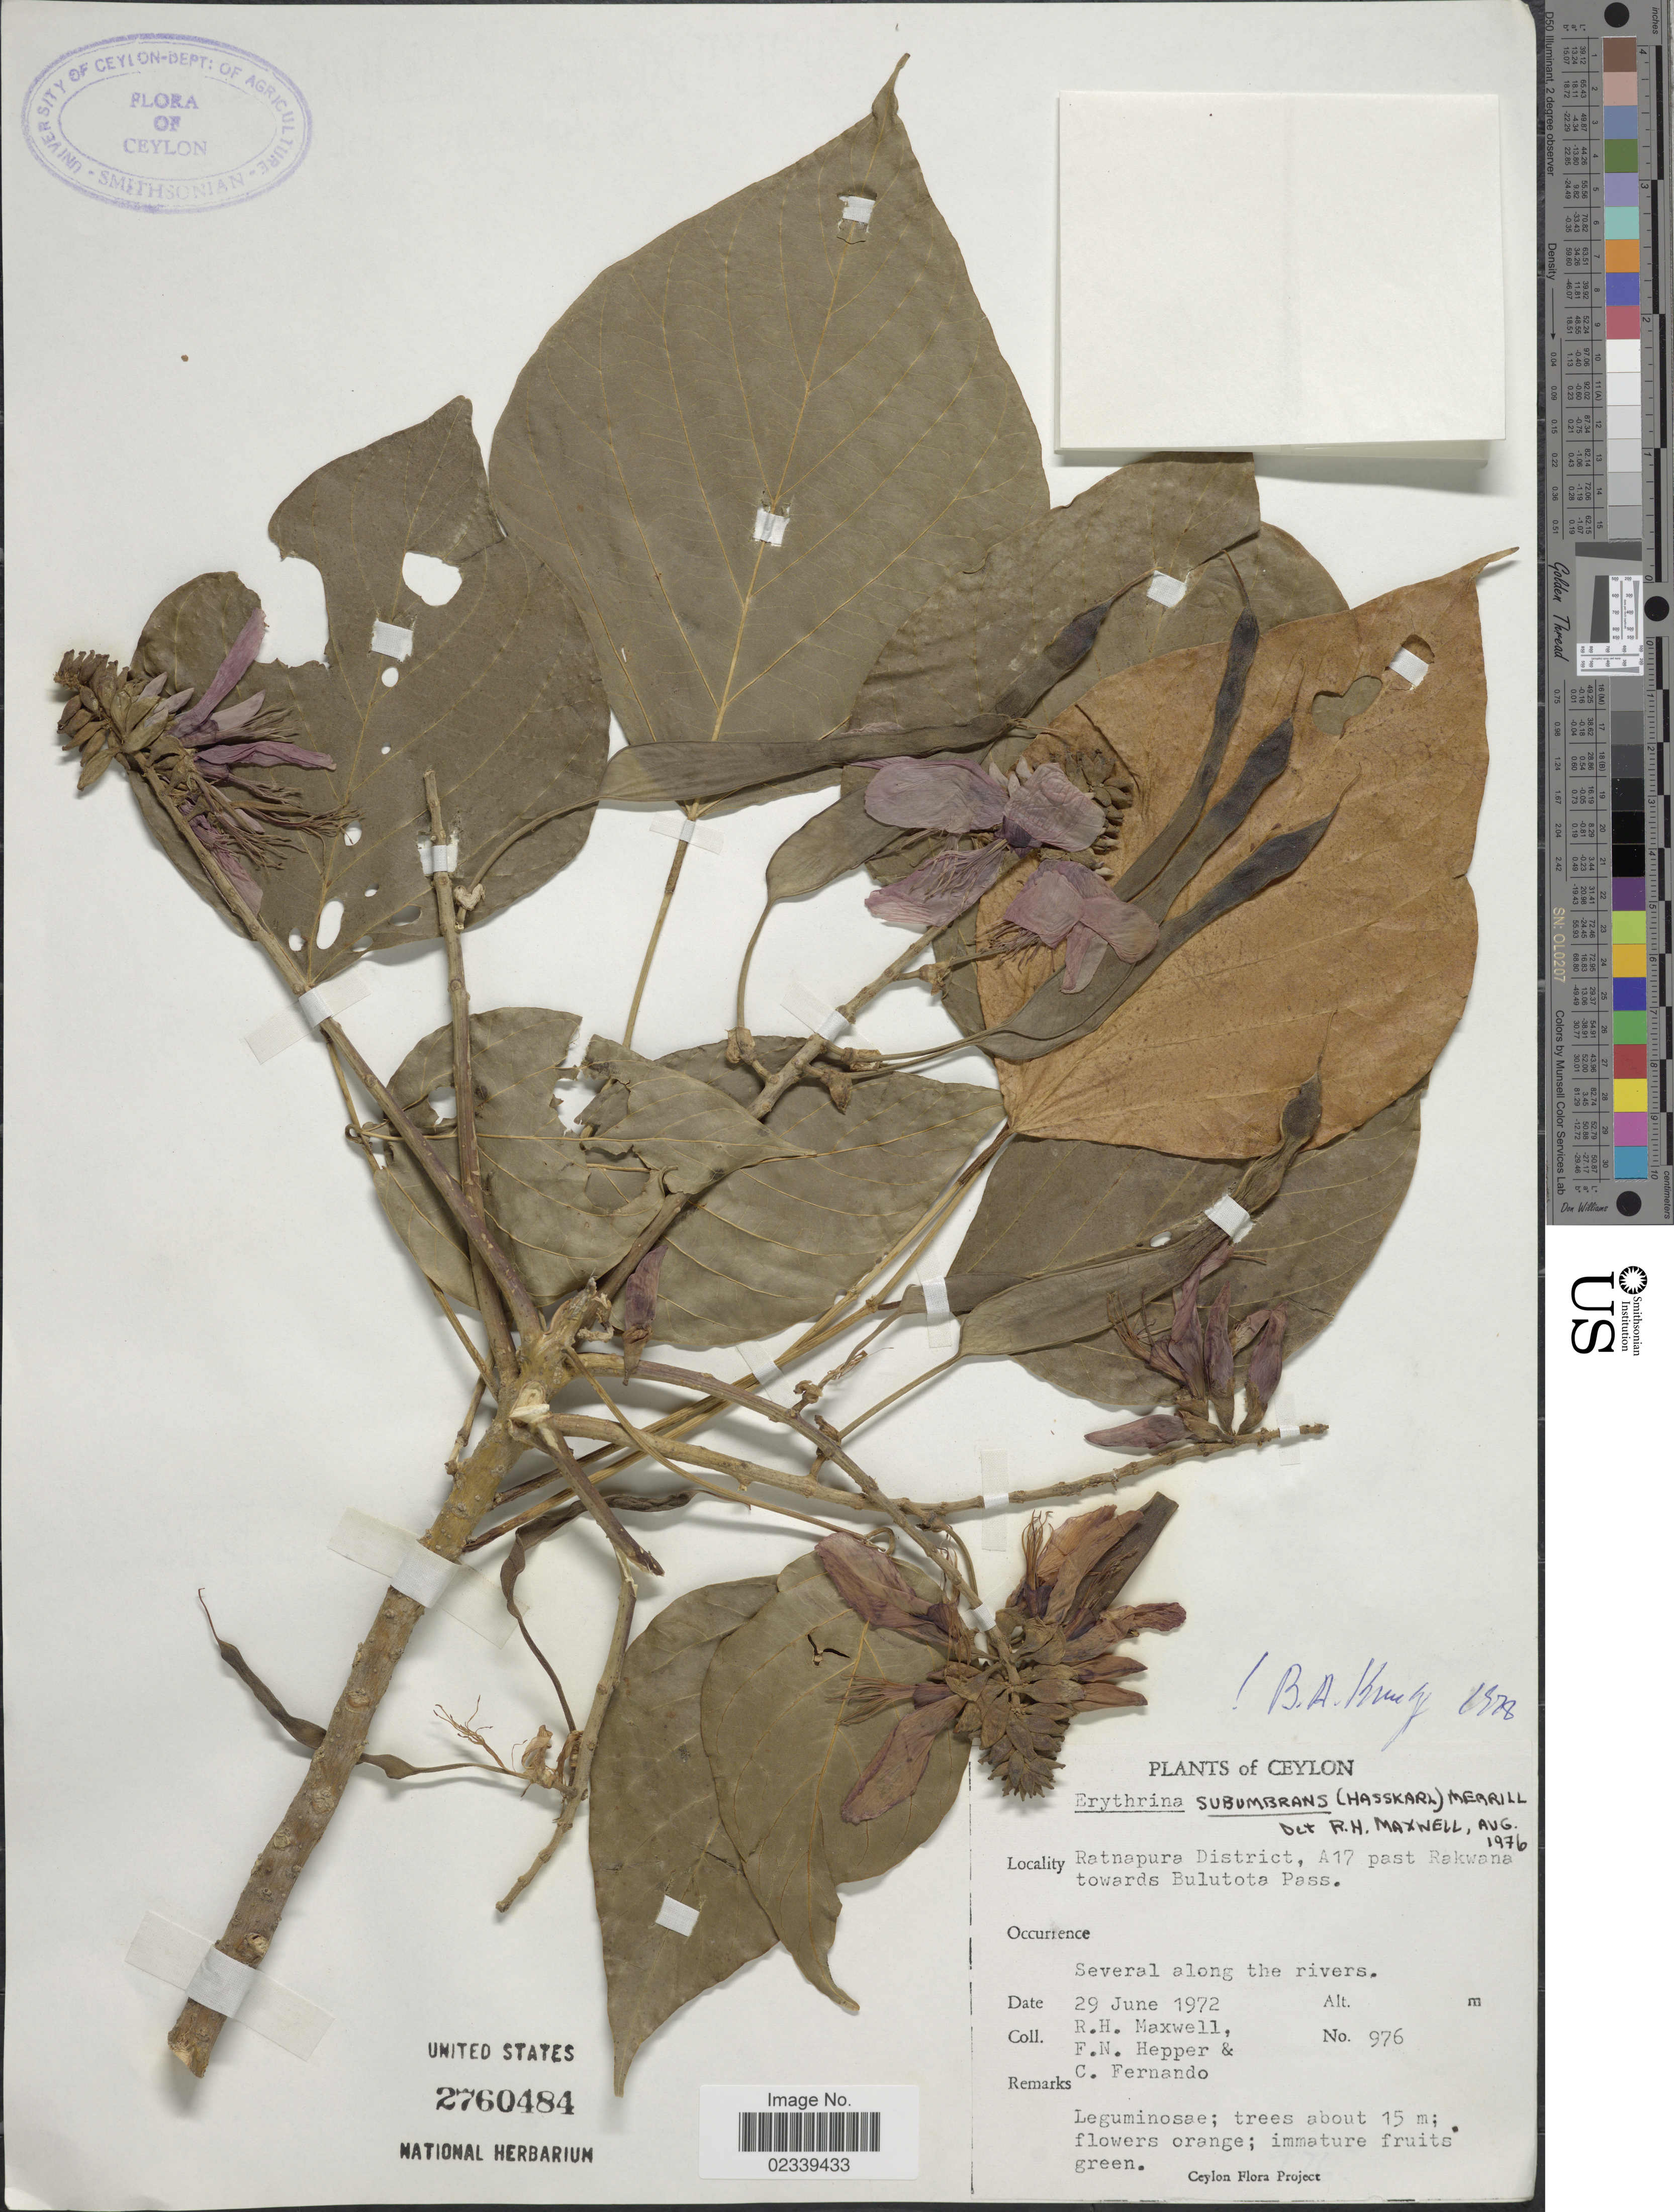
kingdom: Plantae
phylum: Tracheophyta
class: Magnoliopsida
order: Fabales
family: Fabaceae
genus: Erythrina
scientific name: Erythrina subumbrans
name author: (Hassk.) Merr.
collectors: R. Maxwell, F. Hepper & C. Fernando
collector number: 976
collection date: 1972-06-29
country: Sri Lanka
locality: Ceylon, Ratnapura Districy, A17 past Rakwana towards Bulutota Pass, several along the rivers.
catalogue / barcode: US 2760484